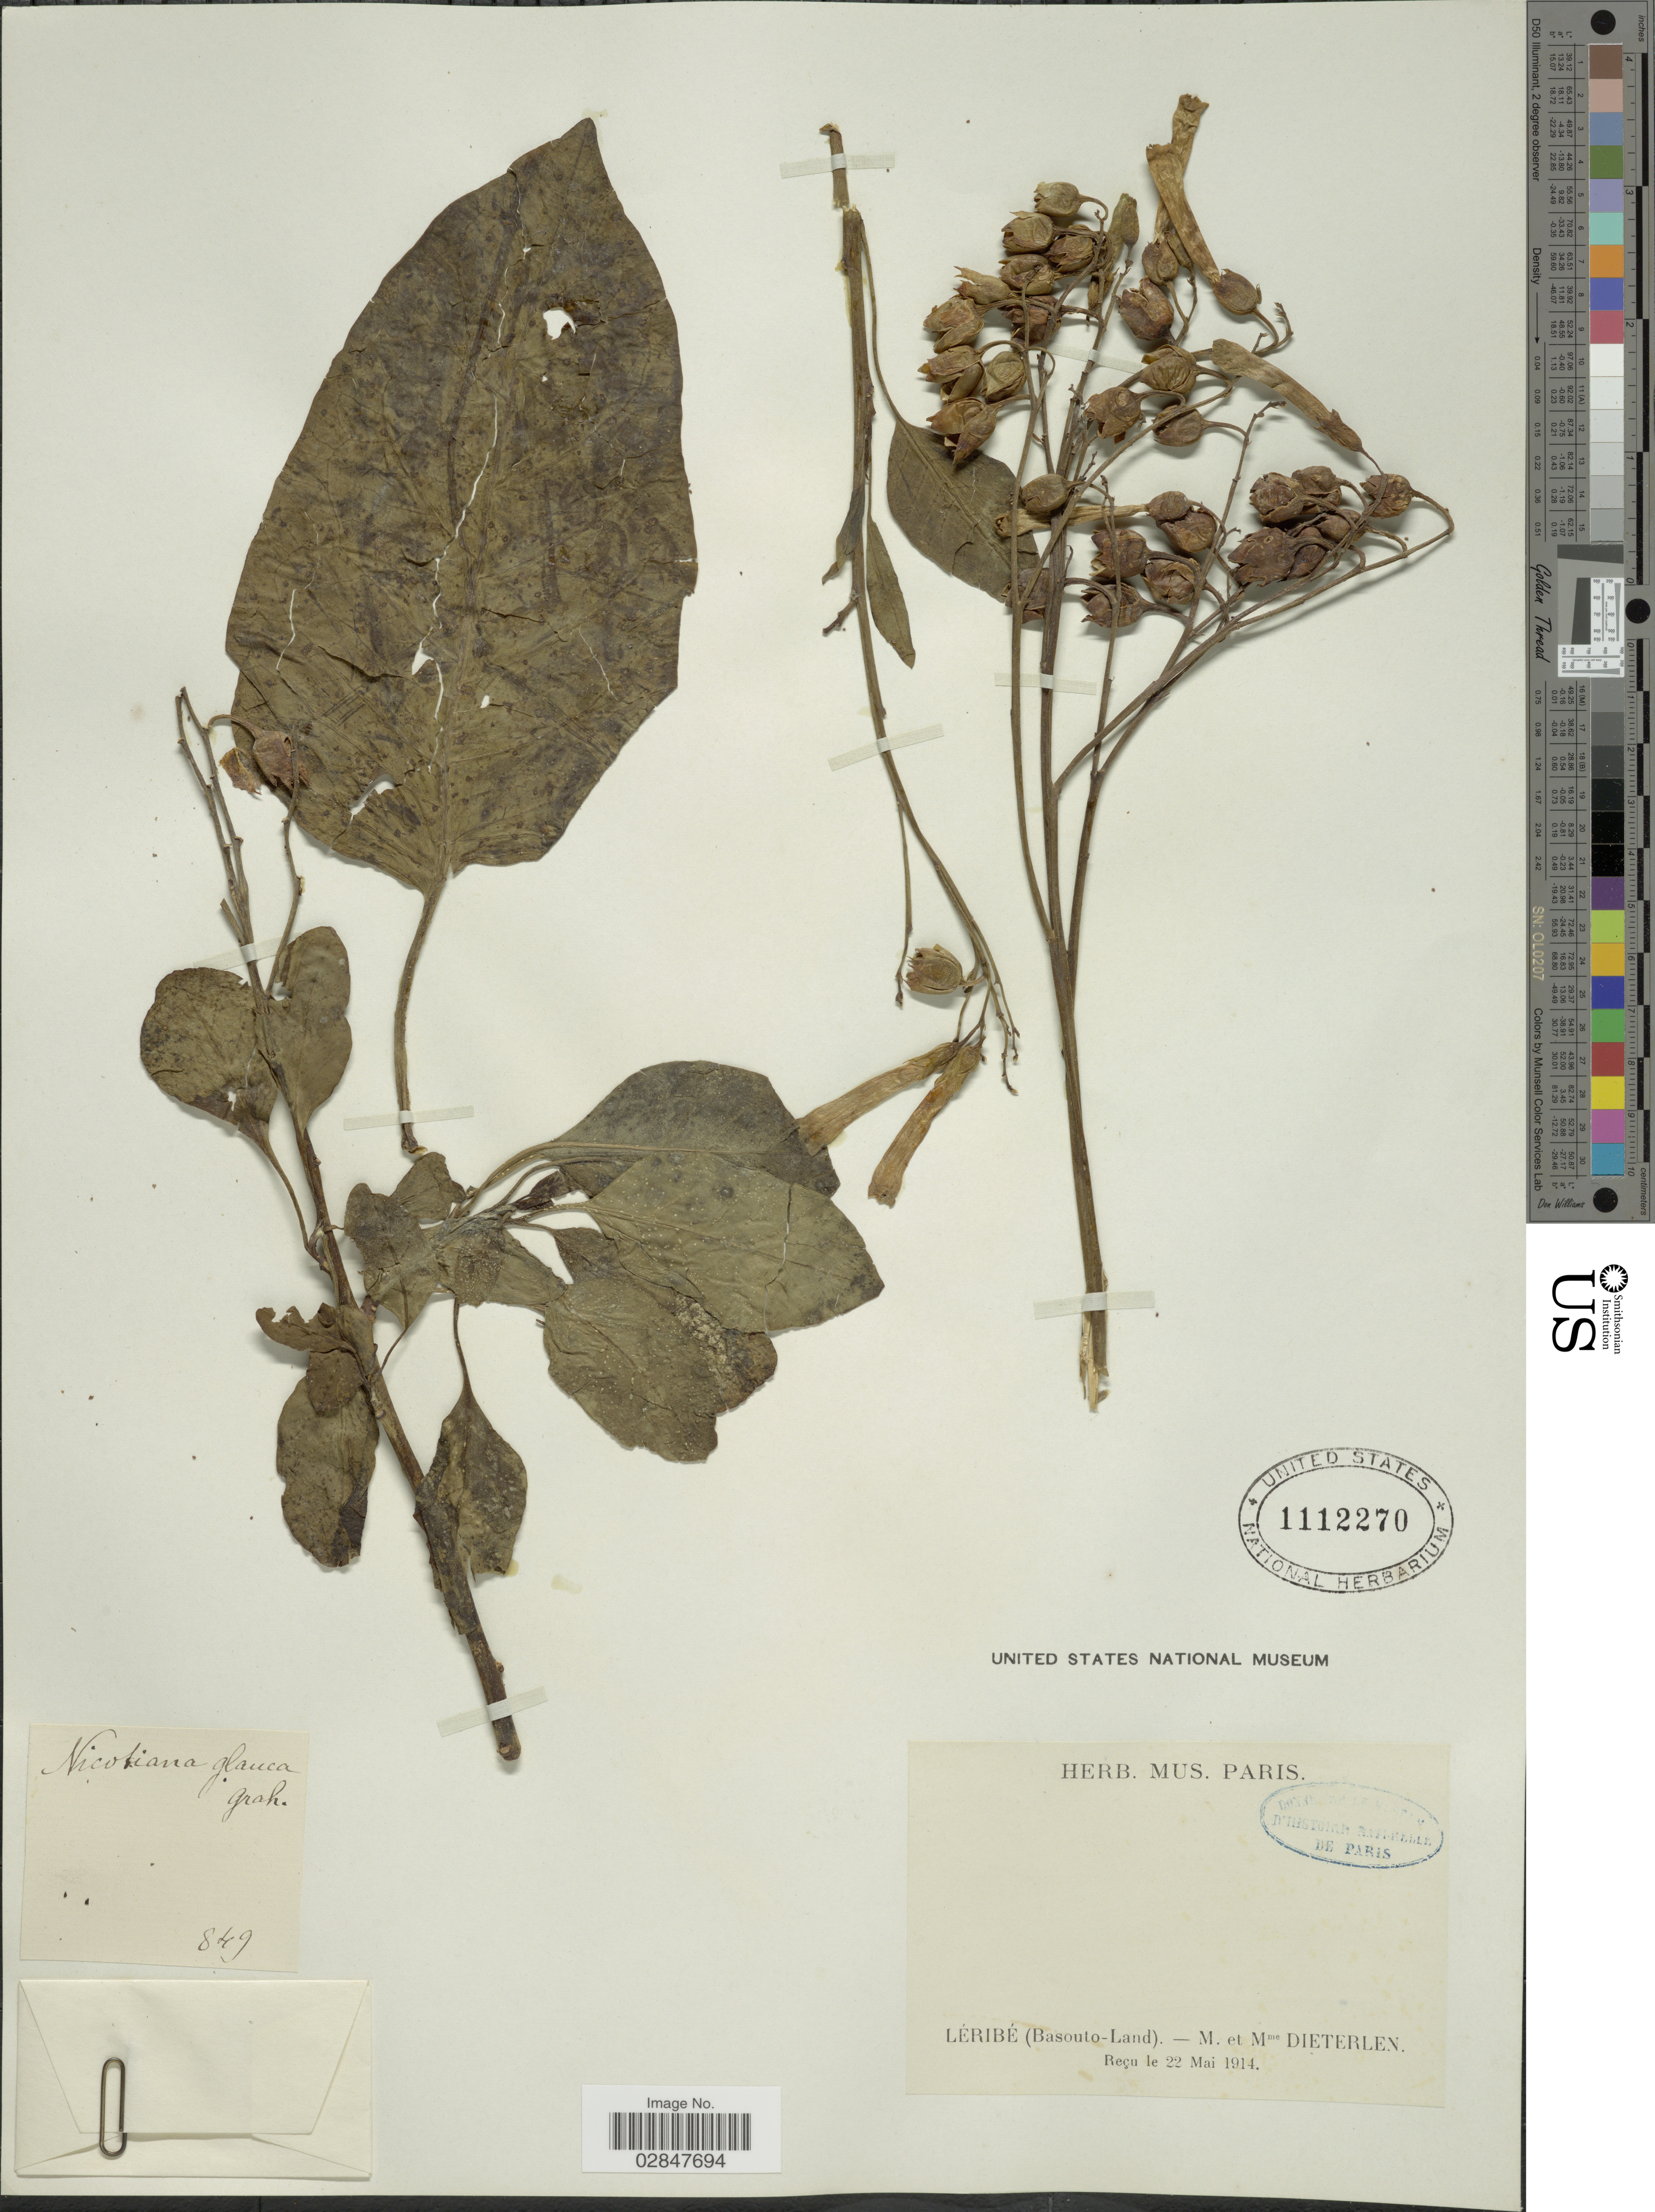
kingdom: Plantae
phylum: Tracheophyta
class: Magnoliopsida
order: Solanales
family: Solanaceae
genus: Nicotiana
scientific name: Nicotiana glauca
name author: Graham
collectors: -. Dieterlen & Mme. Dieterlen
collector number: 849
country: Lesotho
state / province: Leribe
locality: Léribé (Basouto- Land).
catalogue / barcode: US 1112270